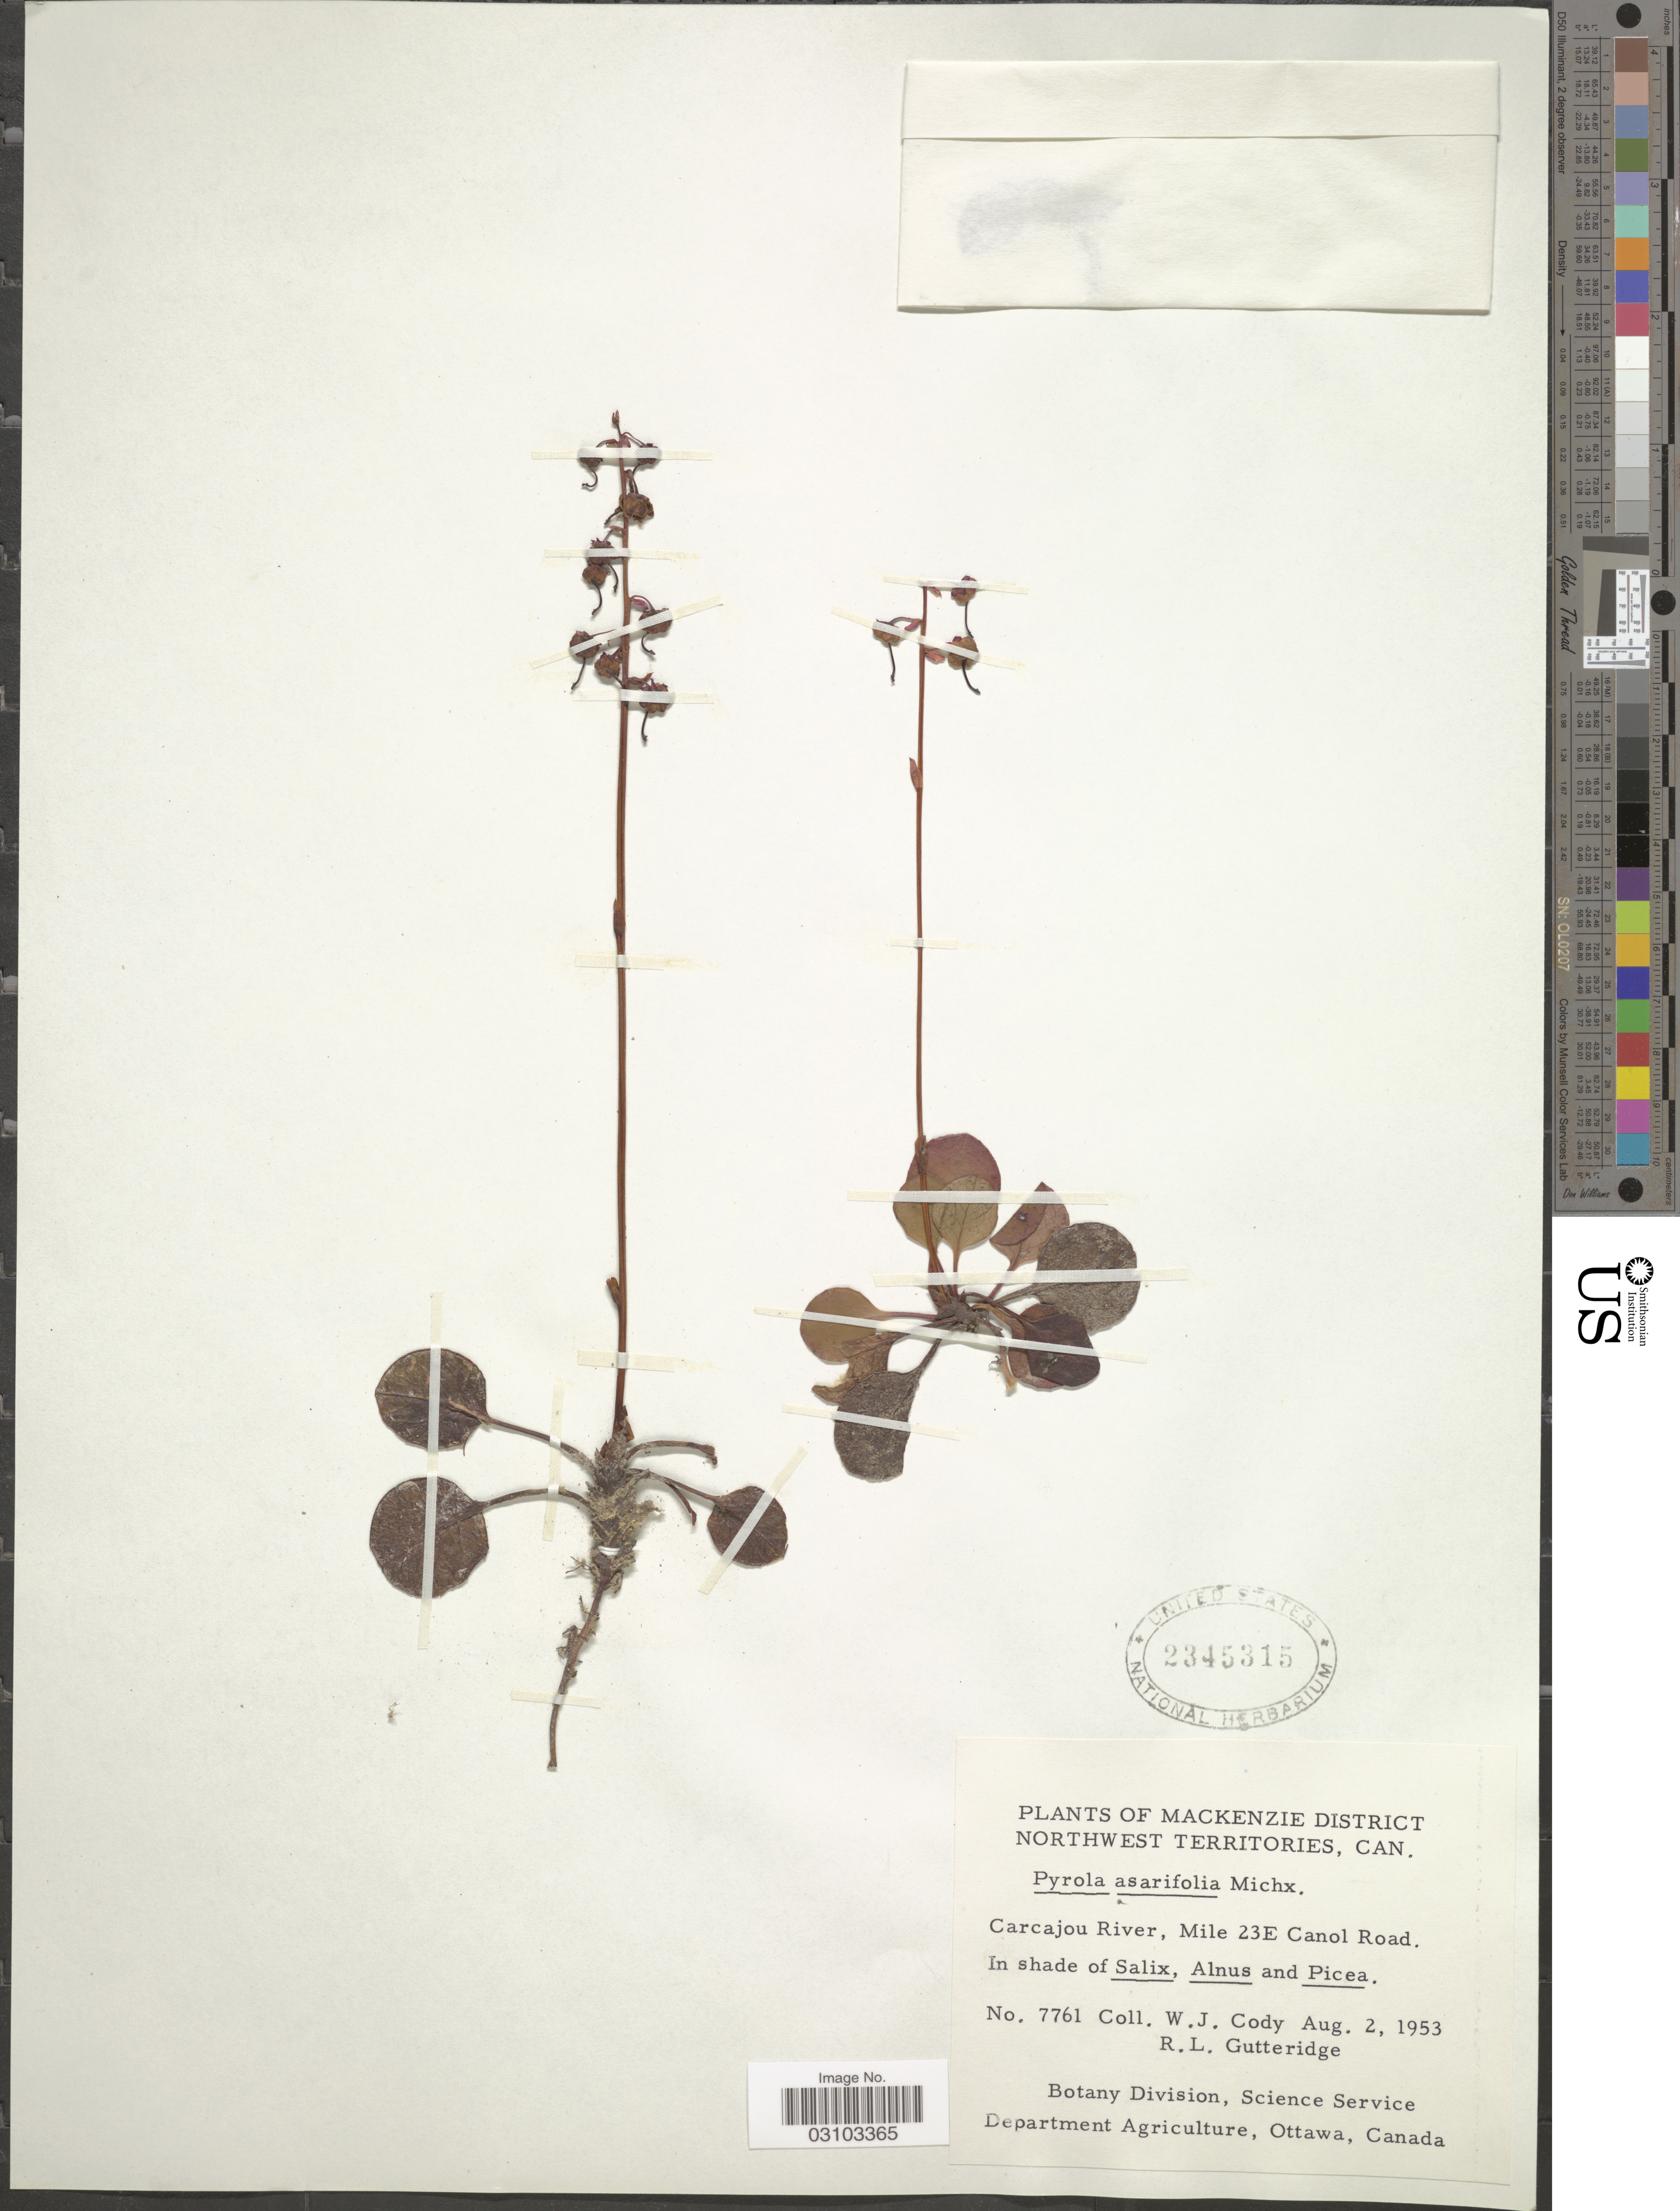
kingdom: Plantae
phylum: Tracheophyta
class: Magnoliopsida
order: Ericales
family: Ericaceae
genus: Pyrola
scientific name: Pyrola asarifolia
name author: Michx.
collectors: W. Cody & R. Gutteridge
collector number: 7761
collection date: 1953-08-02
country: Canada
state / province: Northwest Territories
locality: Mackenzie District, Carcajou River, Mile 23E Canol Road.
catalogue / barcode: US 2345315